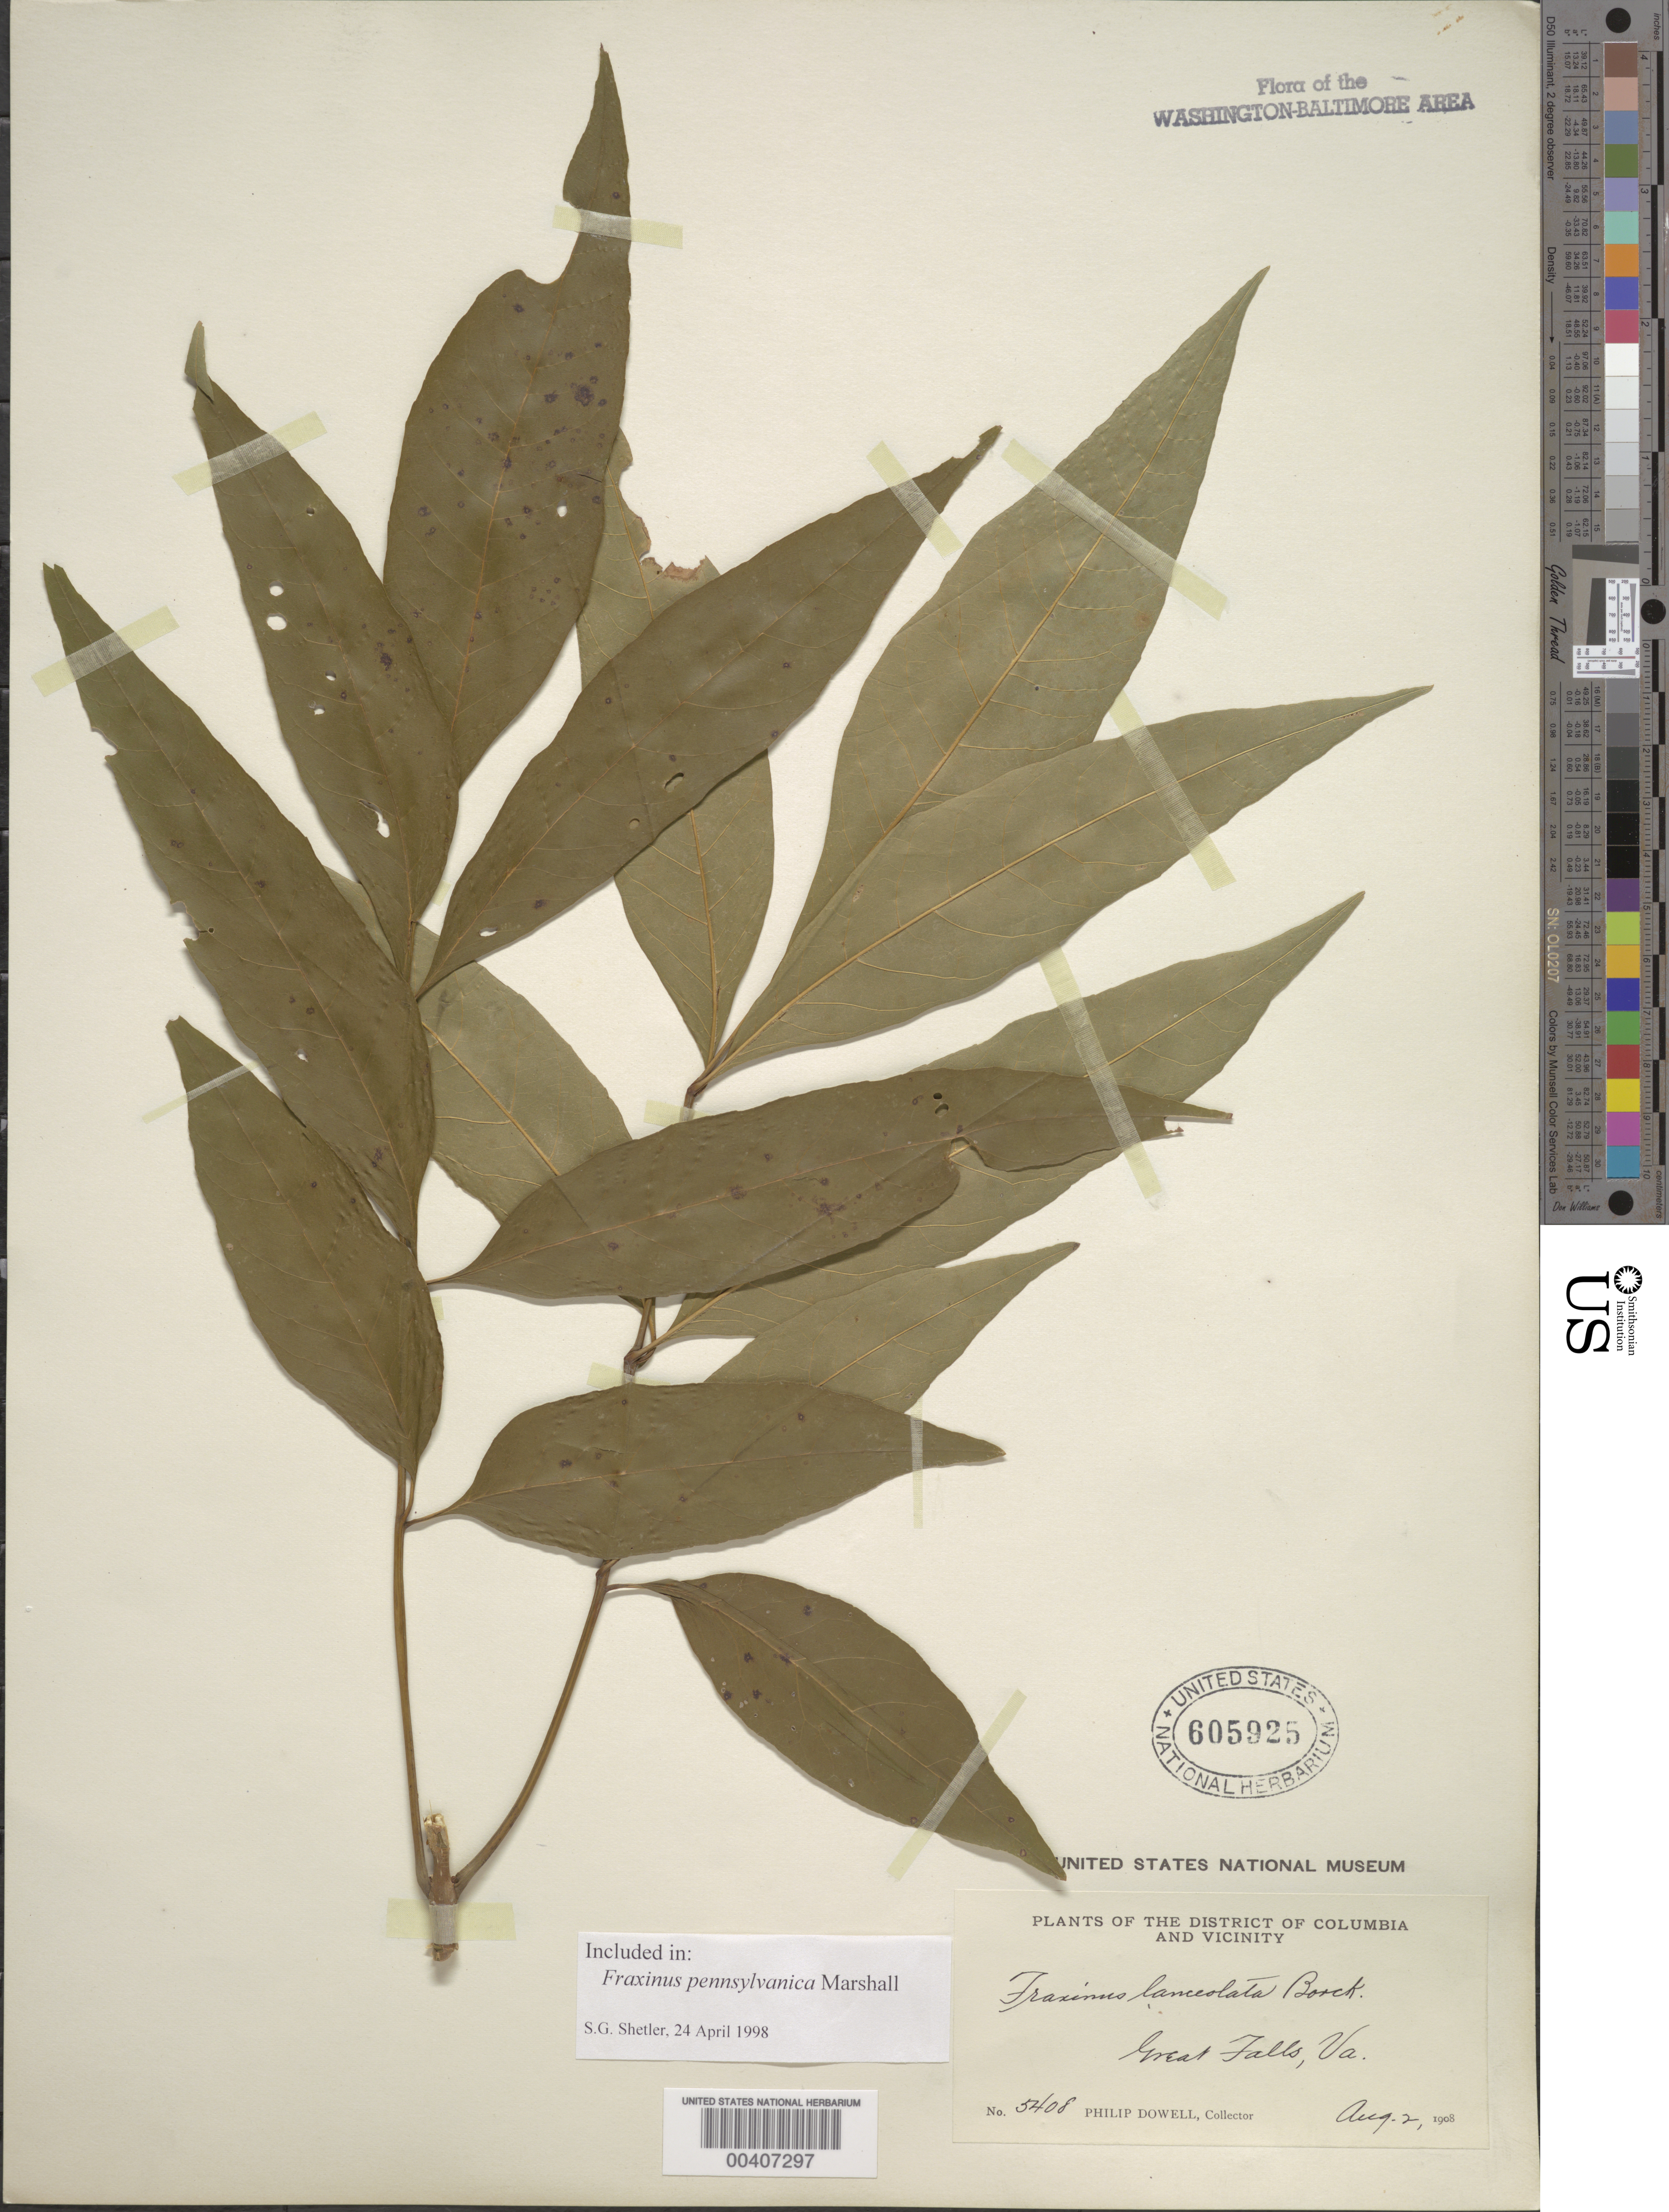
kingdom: Plantae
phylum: Tracheophyta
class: Magnoliopsida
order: Lamiales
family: Oleaceae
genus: Fraxinus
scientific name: Fraxinus pennsylvanica var. subintegerrima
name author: Marshall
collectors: P. Dowell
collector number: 5408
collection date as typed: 02 Aug 1908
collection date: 1908-08-02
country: United States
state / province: Virginia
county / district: Fairfax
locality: Great Falls C. and O. Canal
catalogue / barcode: US 605925